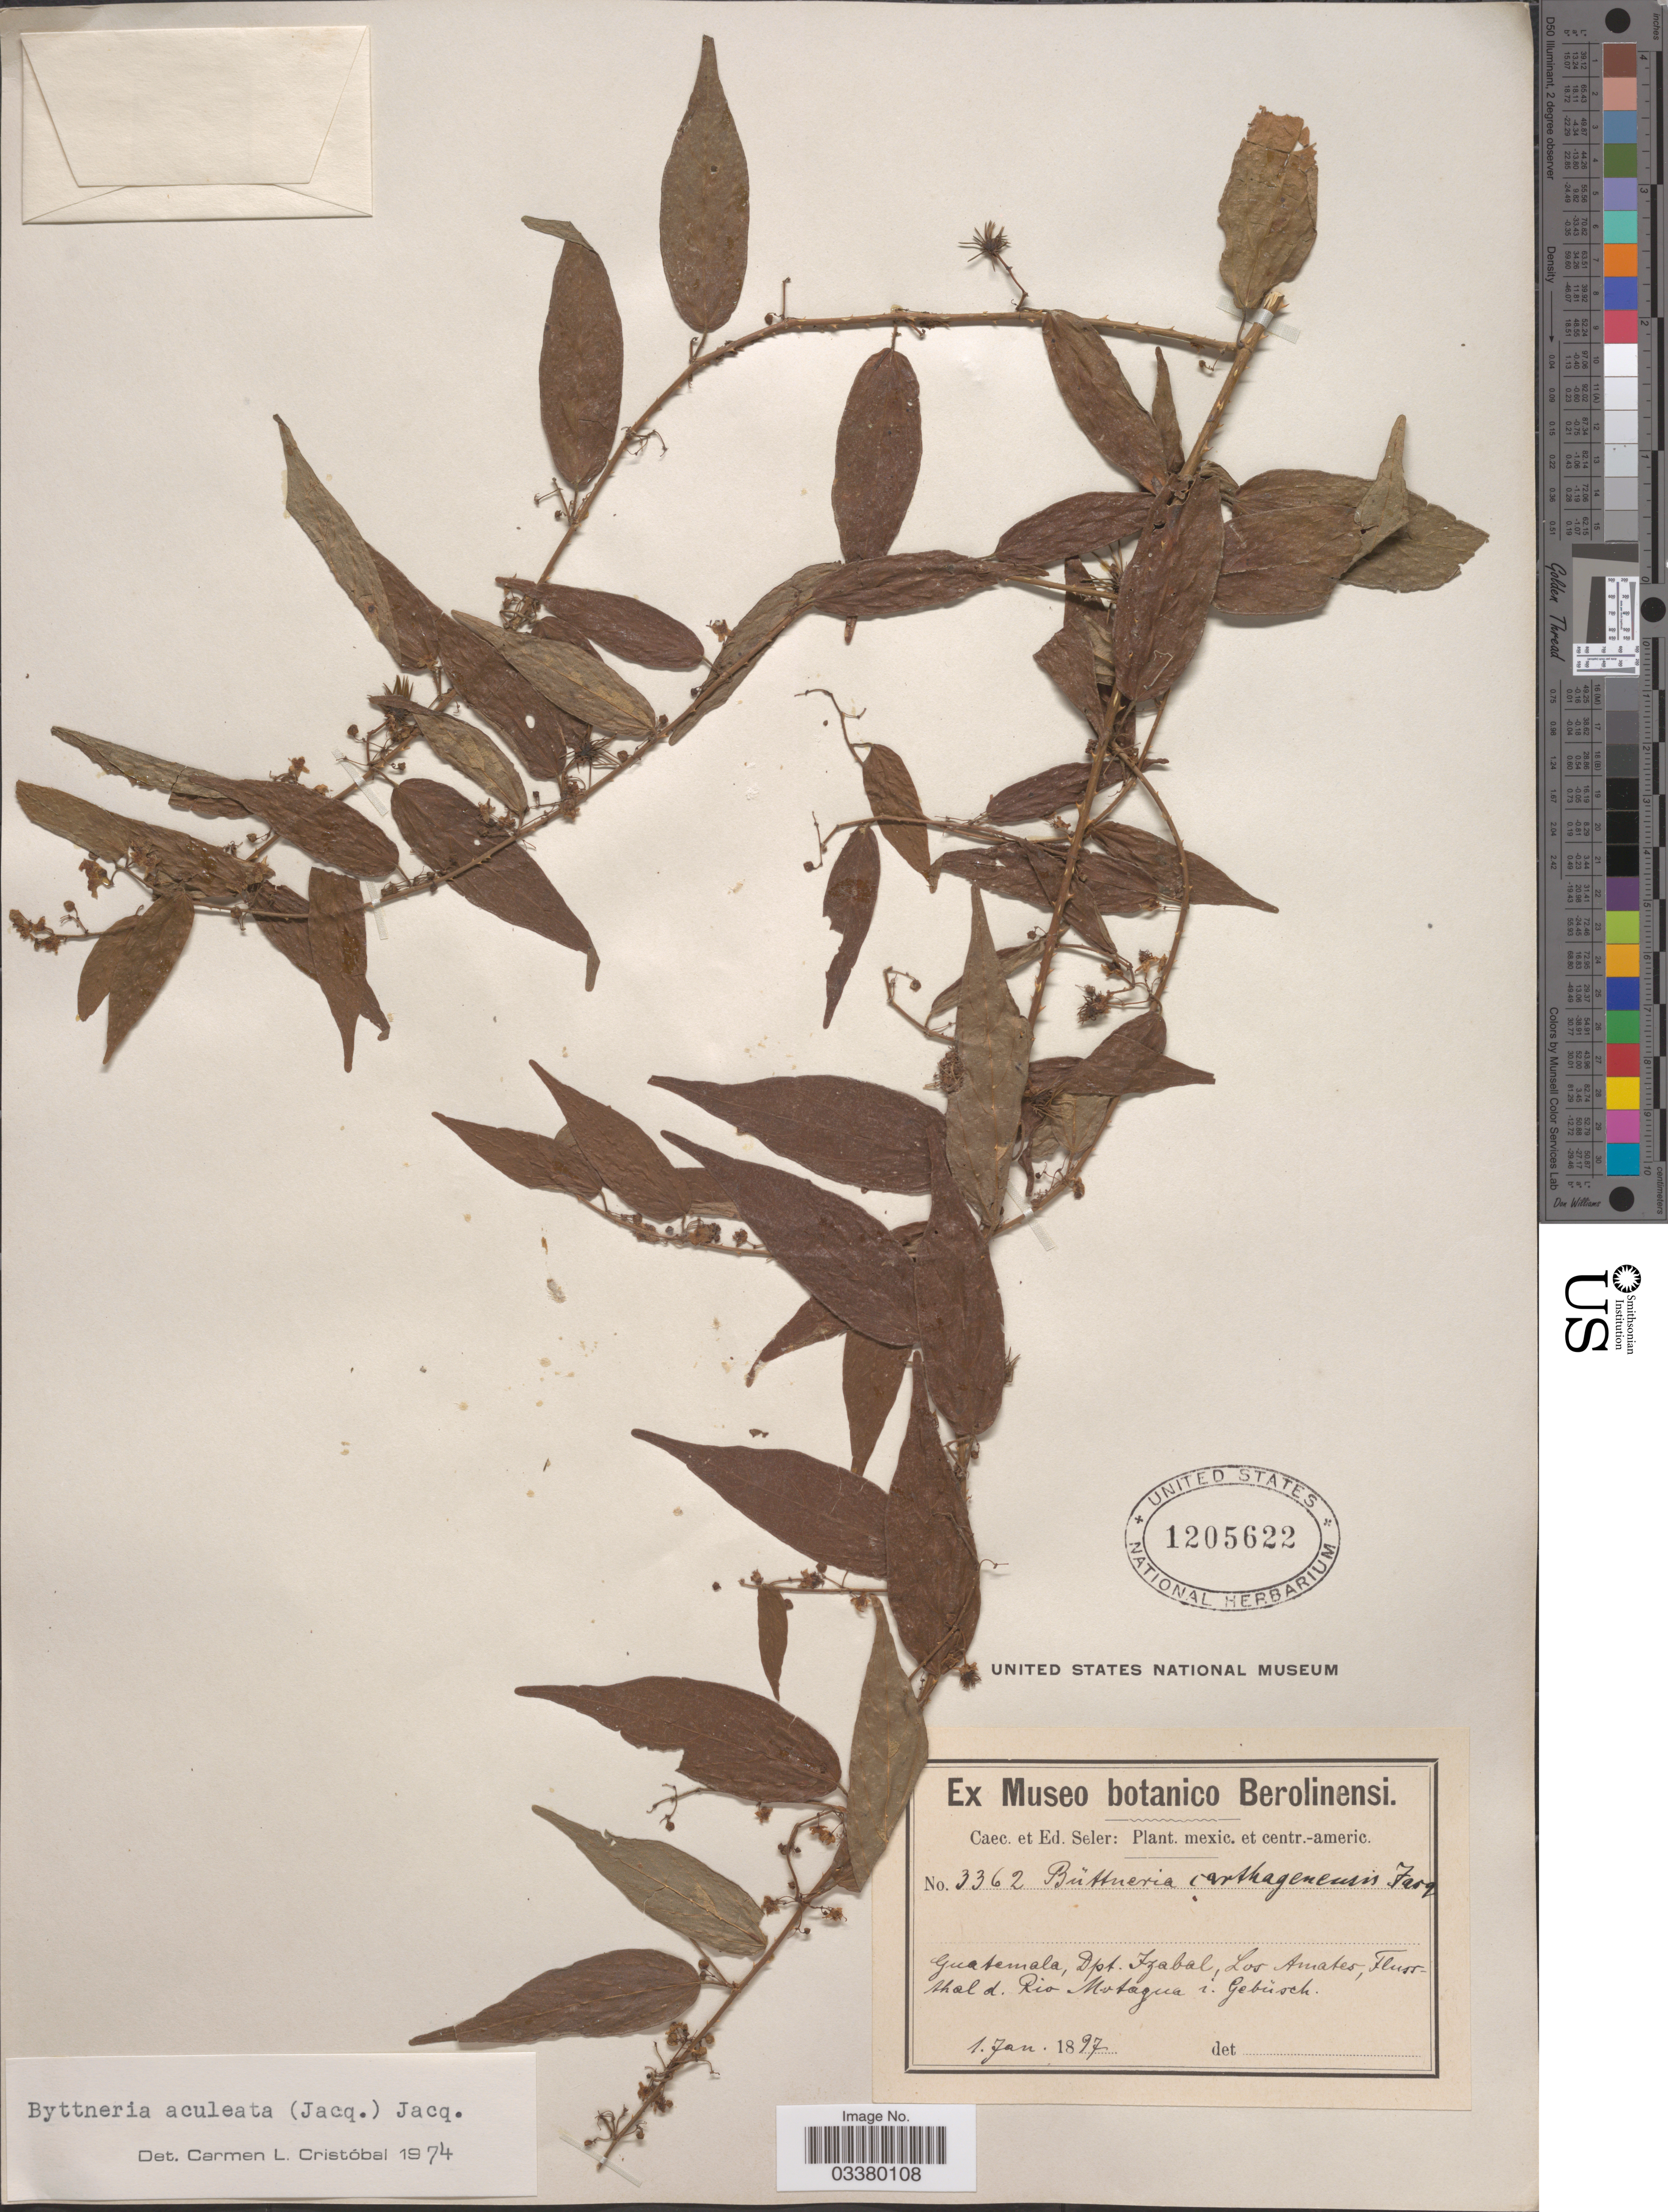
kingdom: Plantae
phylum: Tracheophyta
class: Magnoliopsida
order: Malvales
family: Malvaceae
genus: Byttneria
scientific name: Byttneria aculeata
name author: (Jacq.) Jacq.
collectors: C. Seler & E. G. Seler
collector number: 3362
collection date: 1897-01-01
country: Guatemala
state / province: Izabal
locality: Dpt. Izabal, Los Amates, Flussthal d. Rio Motagua i. Gebüsch.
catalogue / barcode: US 1205622